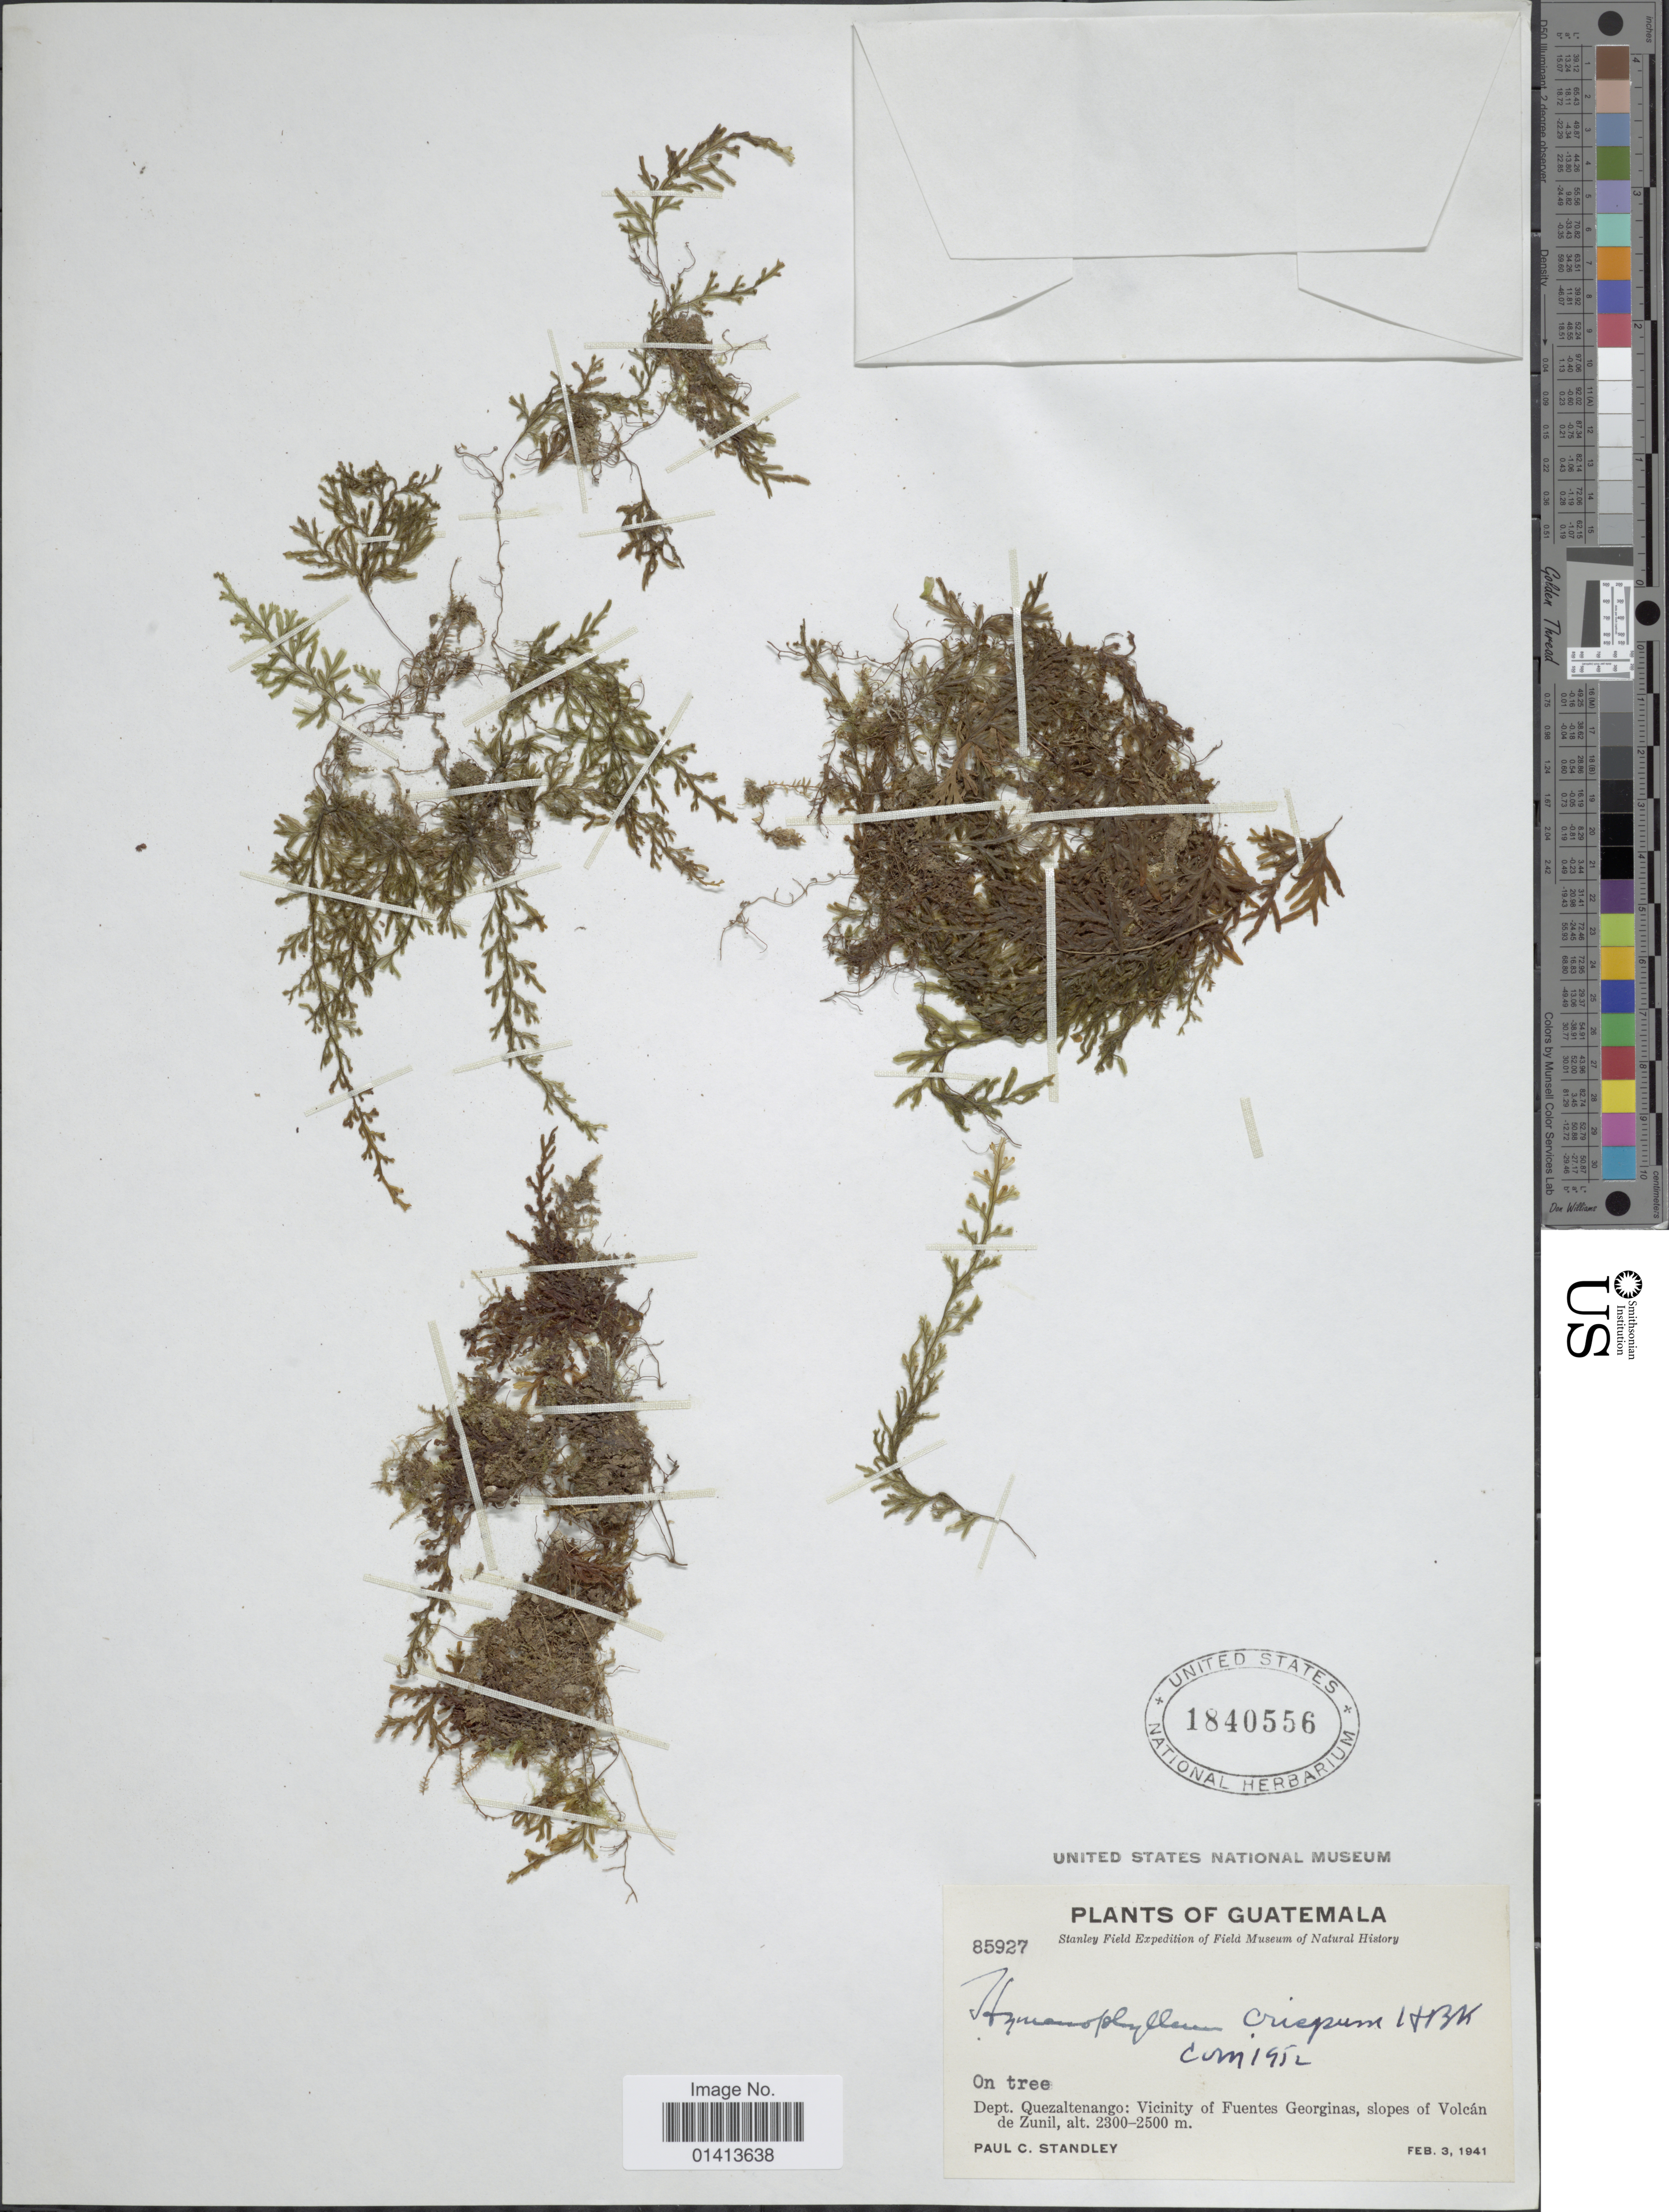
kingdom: Plantae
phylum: Tracheophyta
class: Polypodiopsida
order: Hymenophyllales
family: Hymenophyllaceae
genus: Hymenophyllum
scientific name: Hymenophyllum crispum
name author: Kunth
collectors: P. C. Standley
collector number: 85927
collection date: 1941-02-03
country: Guatemala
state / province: Quetzaltenango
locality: Dept Quealtenango: Vicinity of Fuentes Georginas, slopes of Volcán de Zunil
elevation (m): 2300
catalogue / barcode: US 1840556